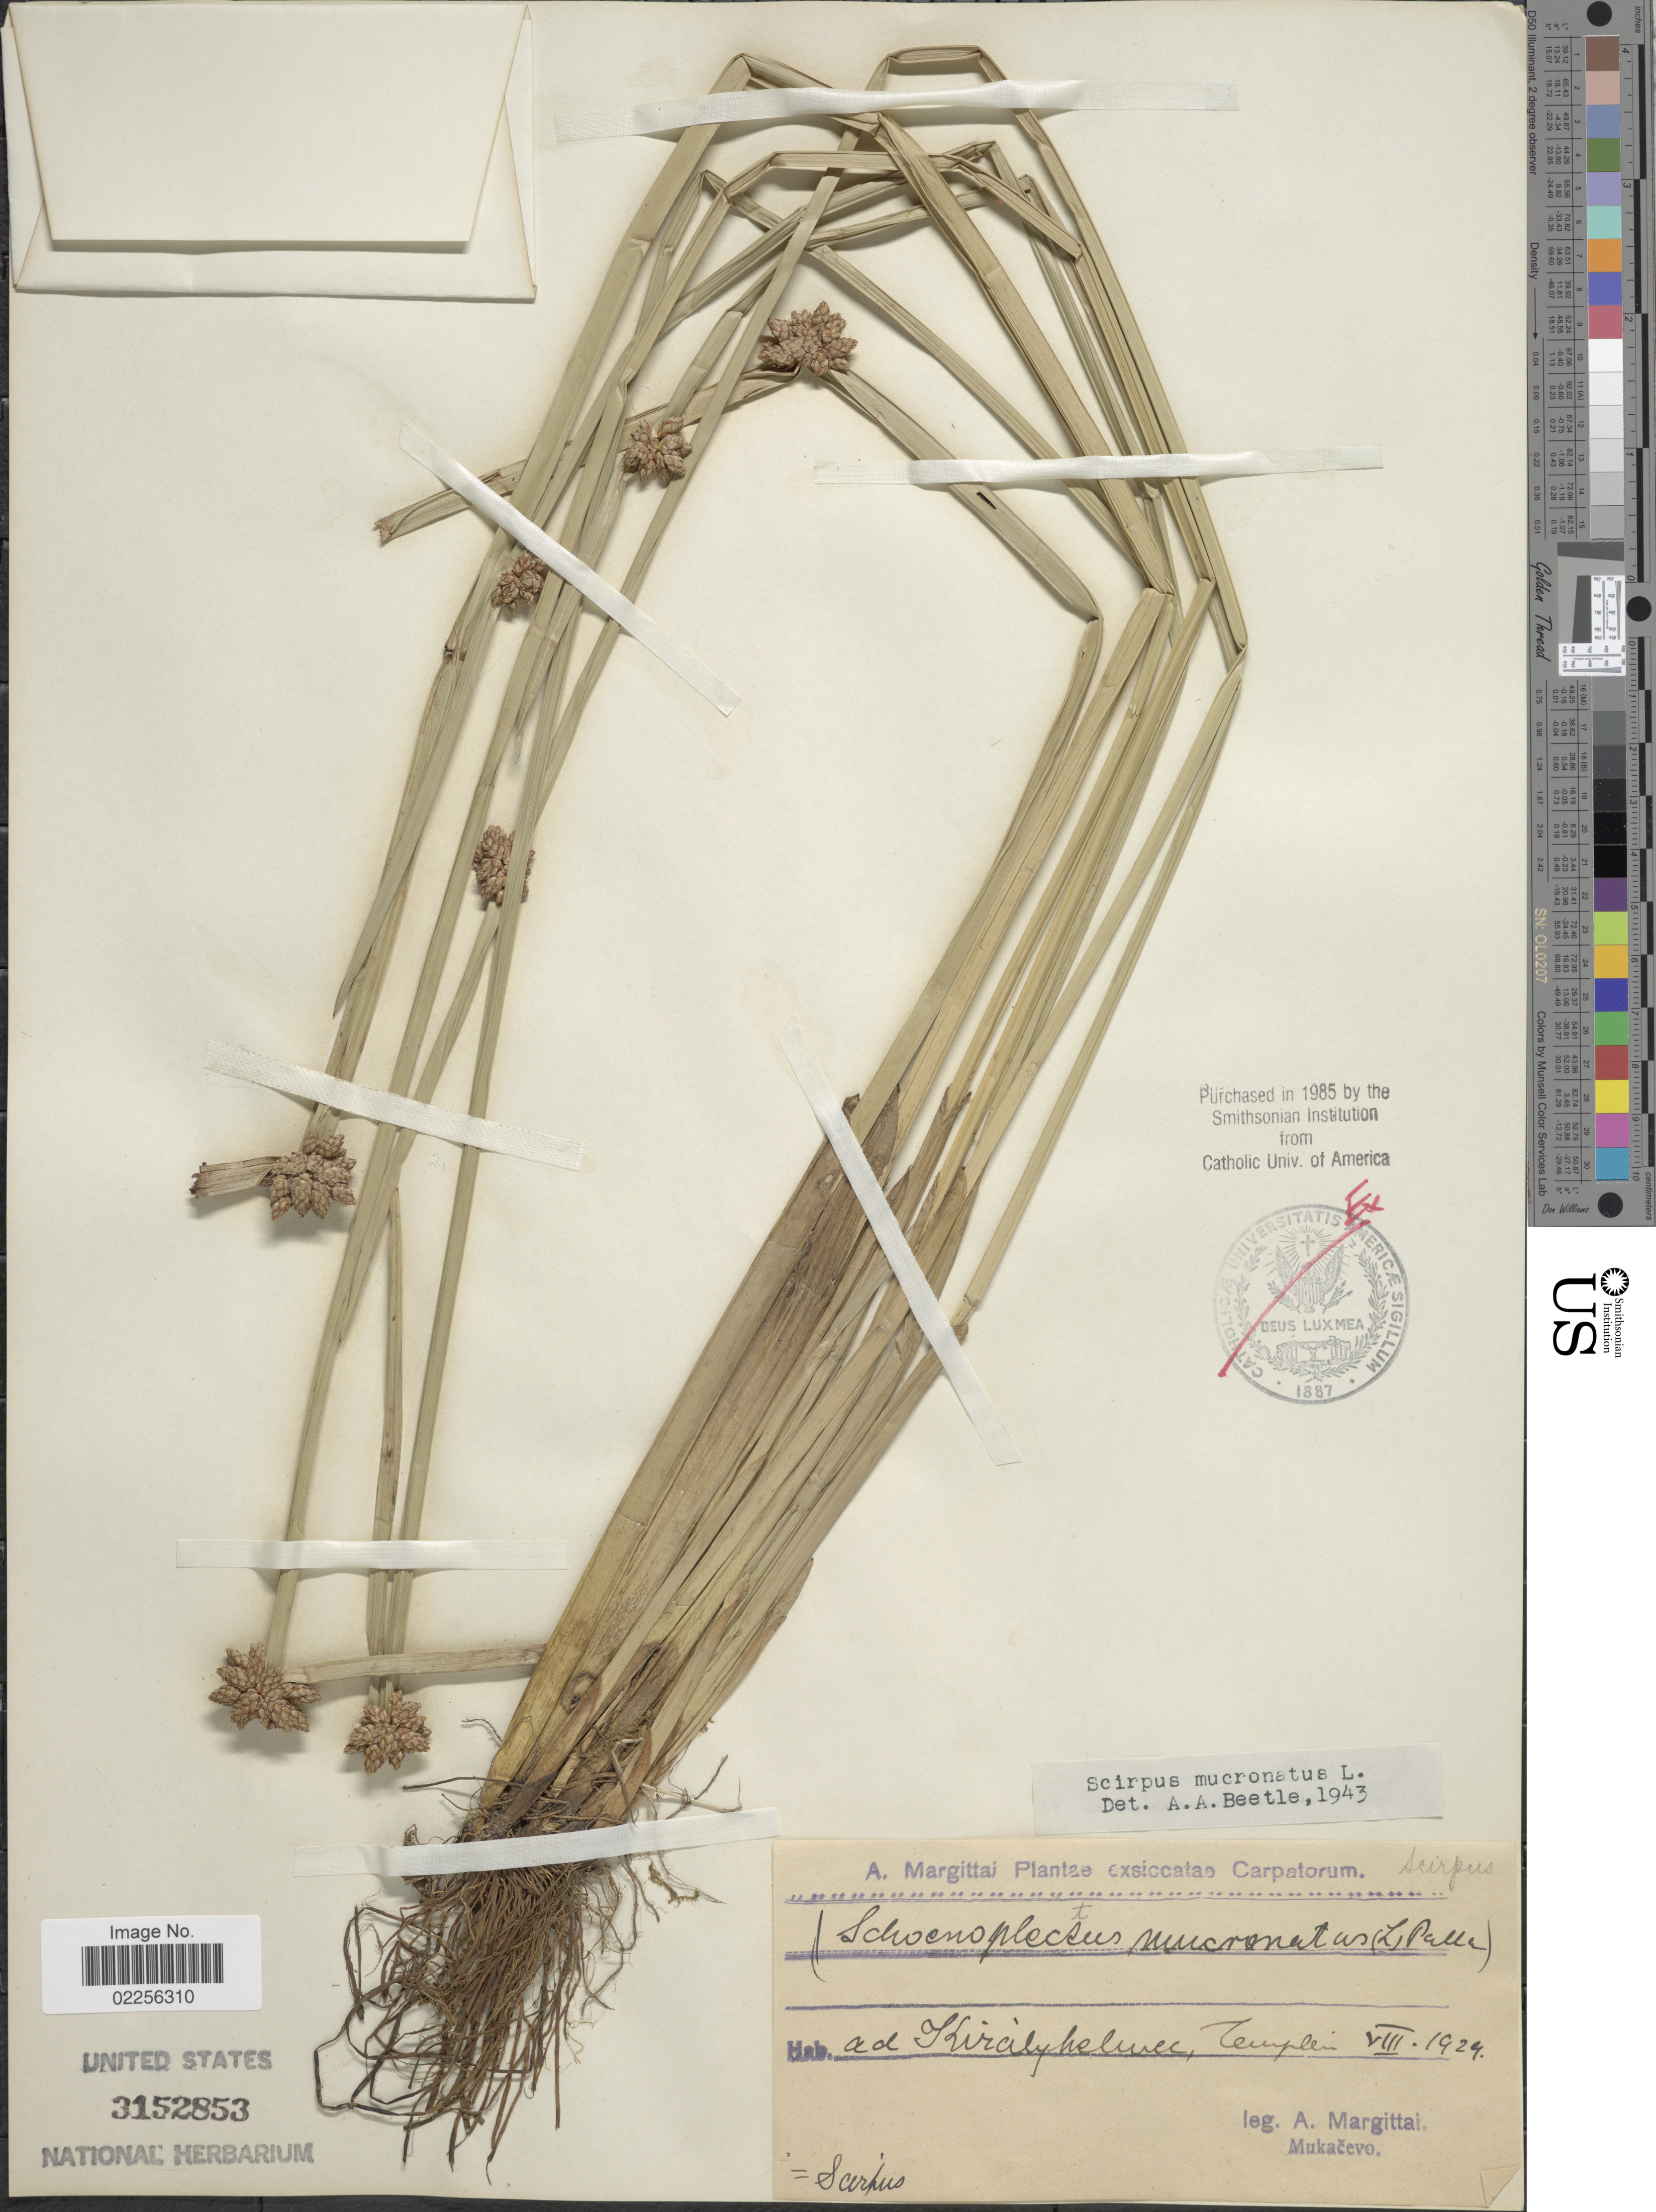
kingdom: Plantae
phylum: Tracheophyta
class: Liliopsida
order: Poales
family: Cyperaceae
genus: Schoenoplectus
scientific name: Schoenoplectus mucronatus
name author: (L.) Palla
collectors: A. Margittai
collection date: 1924-08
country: Slovakia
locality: Ad Királyhelmec, Zemplin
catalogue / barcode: US 3152853